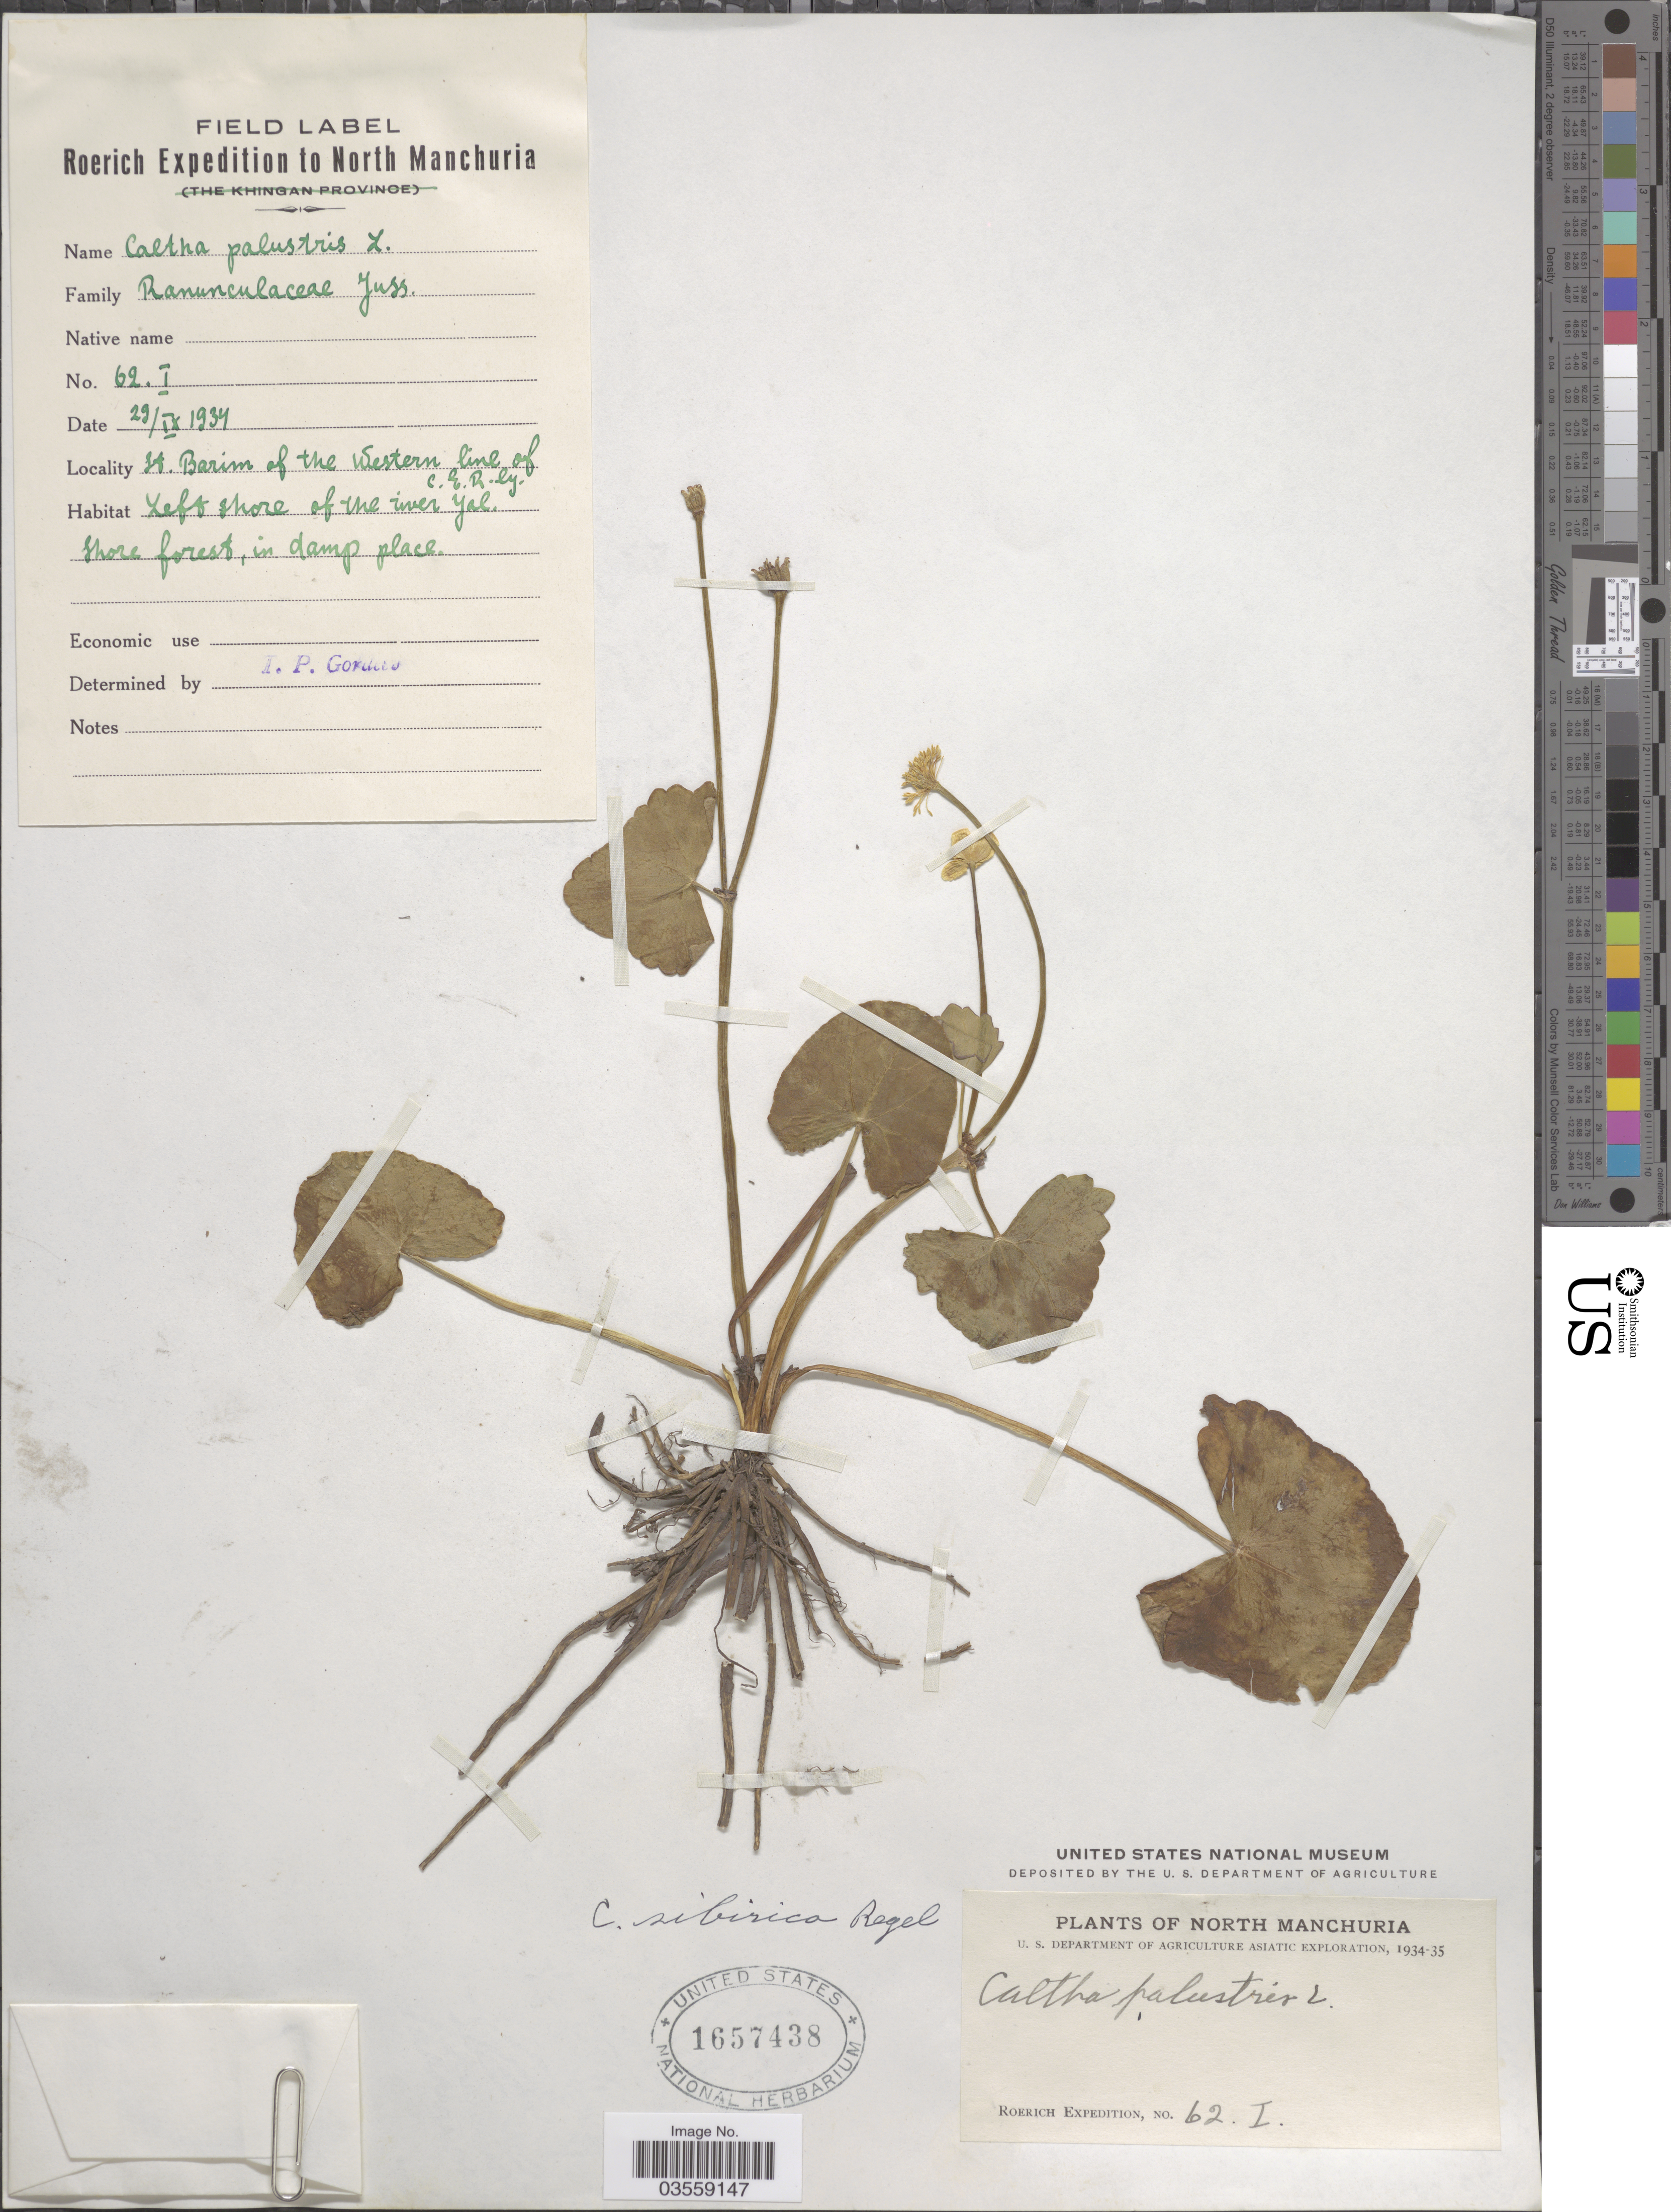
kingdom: Plantae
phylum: Tracheophyta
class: Magnoliopsida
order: Ranunculales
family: Ranunculaceae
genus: Caltha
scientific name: Caltha palustris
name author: L.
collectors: Roerich Expedition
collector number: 62I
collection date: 1934-09-23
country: China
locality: North Manchuria. St. Barim of the Western line of C.E.R.ly.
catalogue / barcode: US 1657438